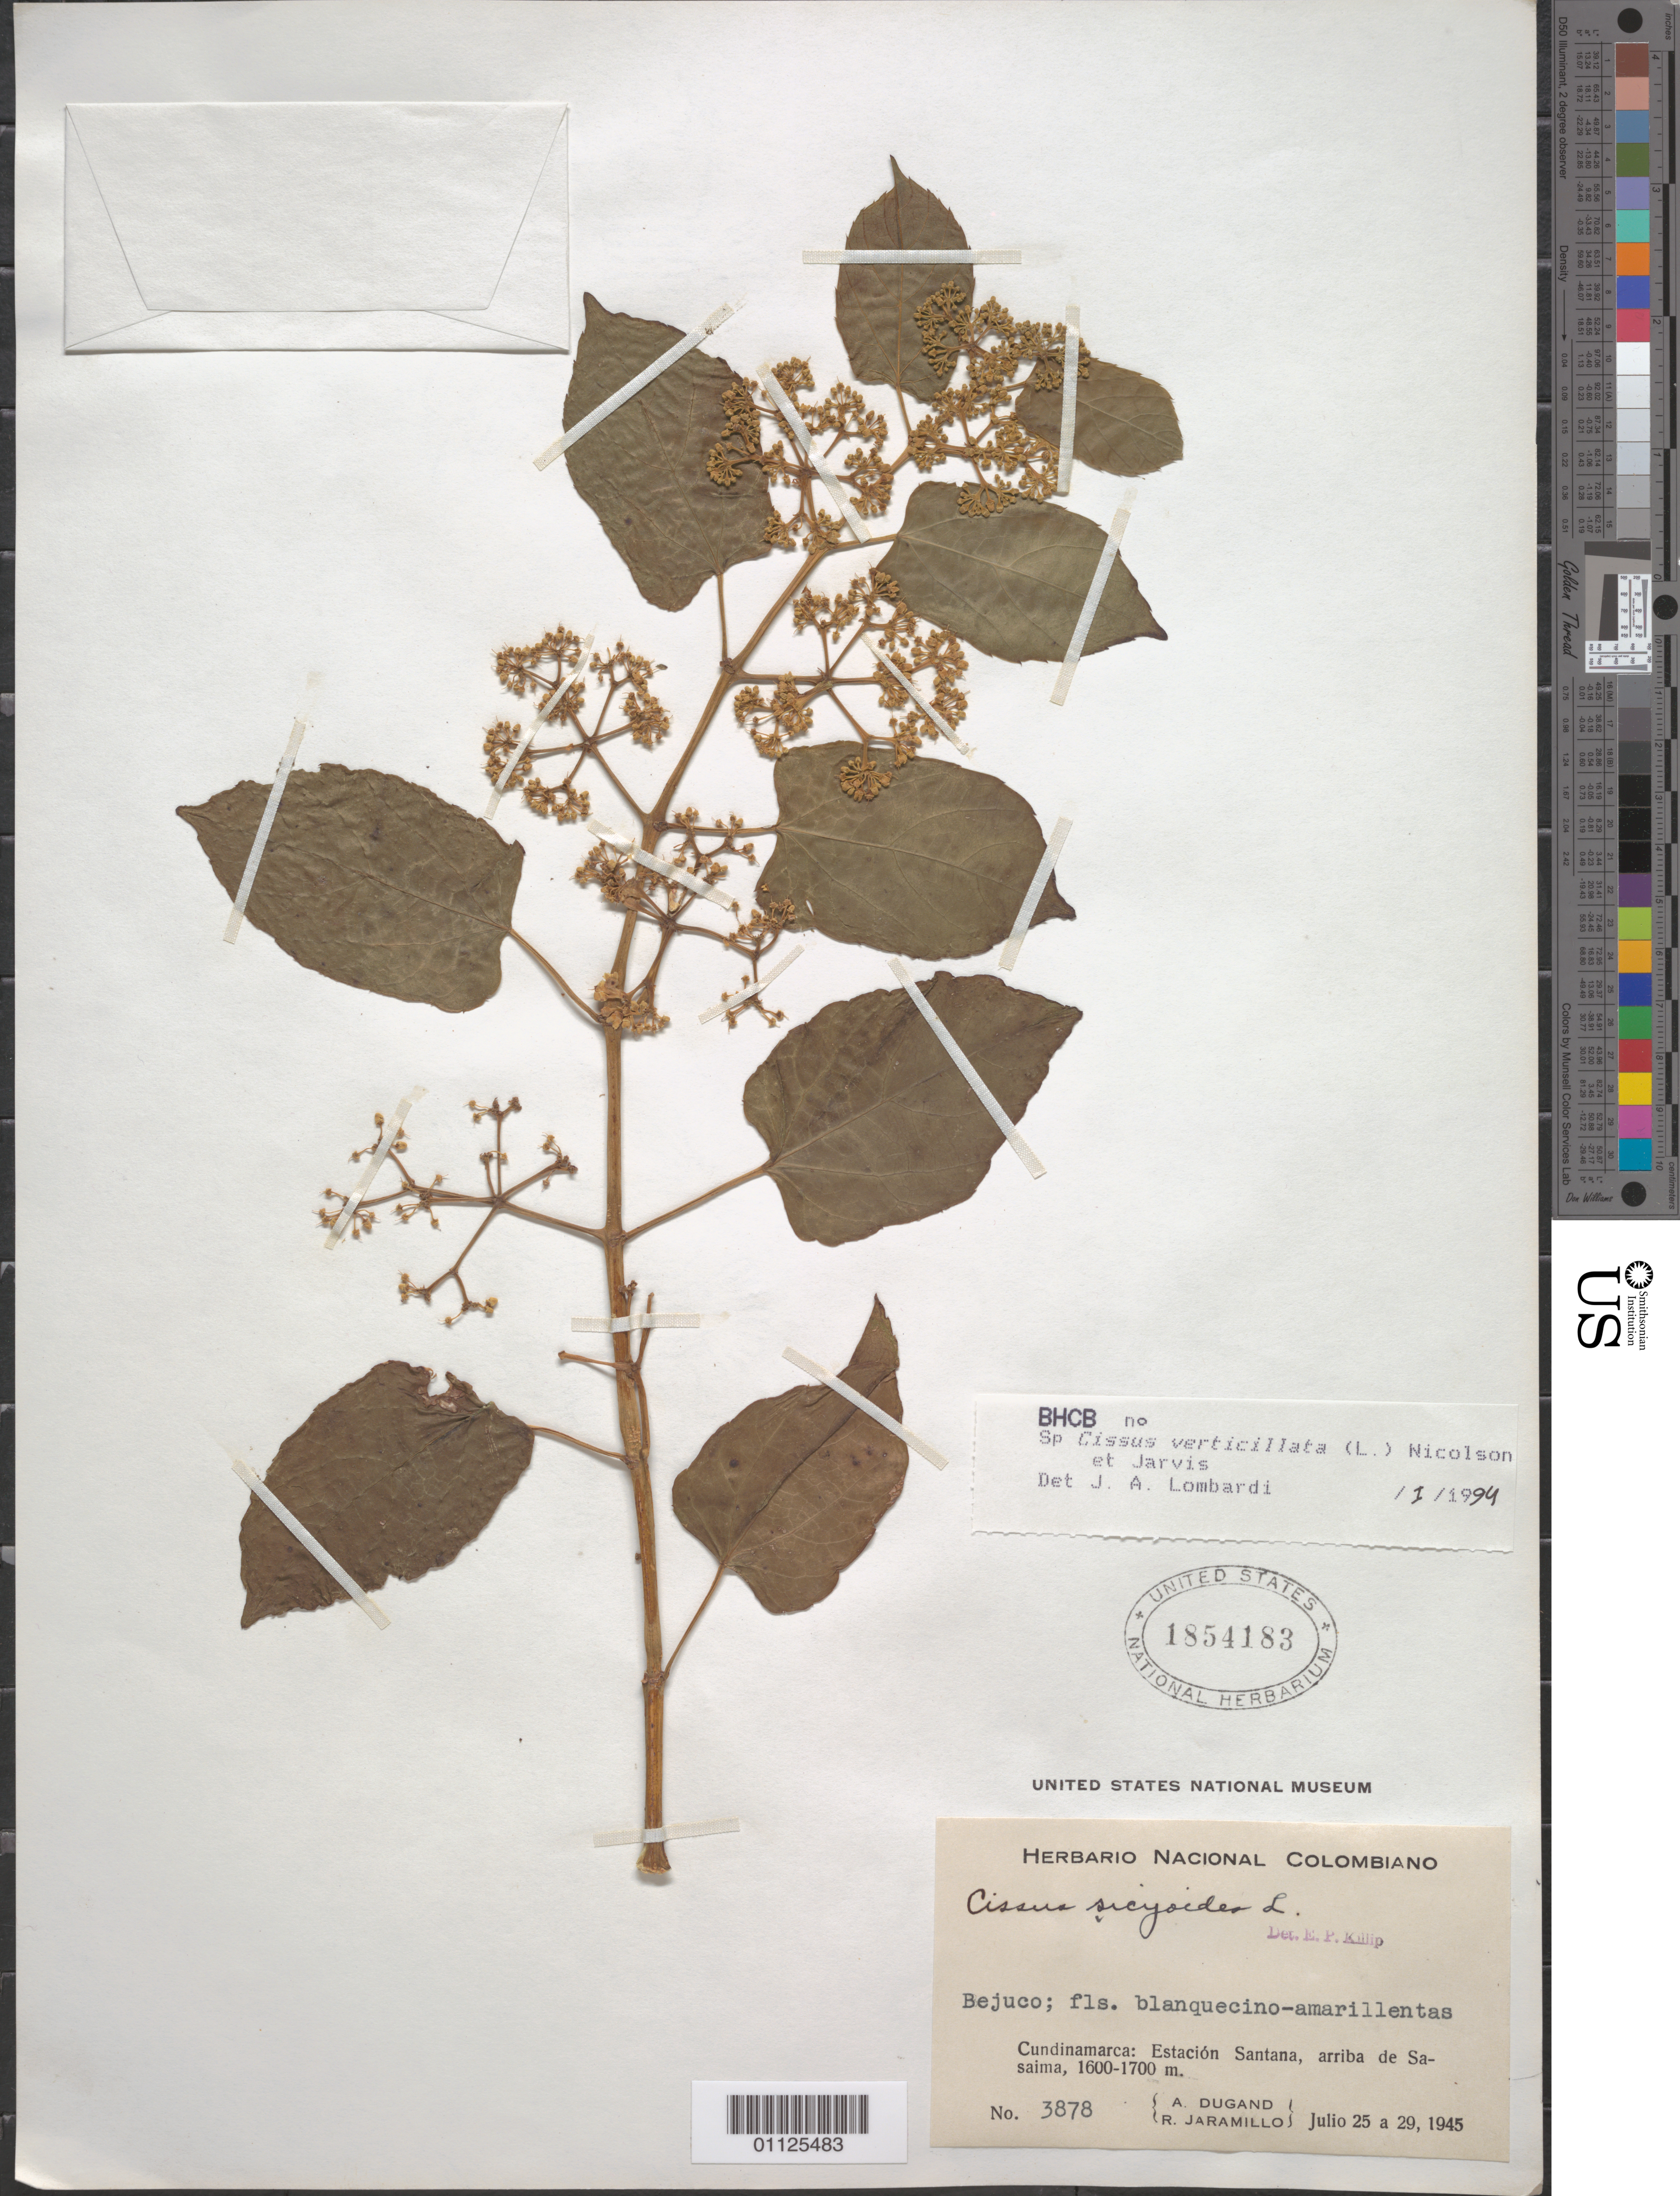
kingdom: Plantae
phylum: Tracheophyta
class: Magnoliopsida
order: Vitales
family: Vitaceae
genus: Cissus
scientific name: Cissus verticillata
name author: (L.) Nicolson & C.E. Jarvis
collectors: A. Dugand G. & R. Jaramillo M.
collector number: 3878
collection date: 1945-07-25/1945-07-29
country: Colombia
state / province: Cundinamarca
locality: Estacion Santana, arriba de Sasaima.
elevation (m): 1600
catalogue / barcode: US 1854183